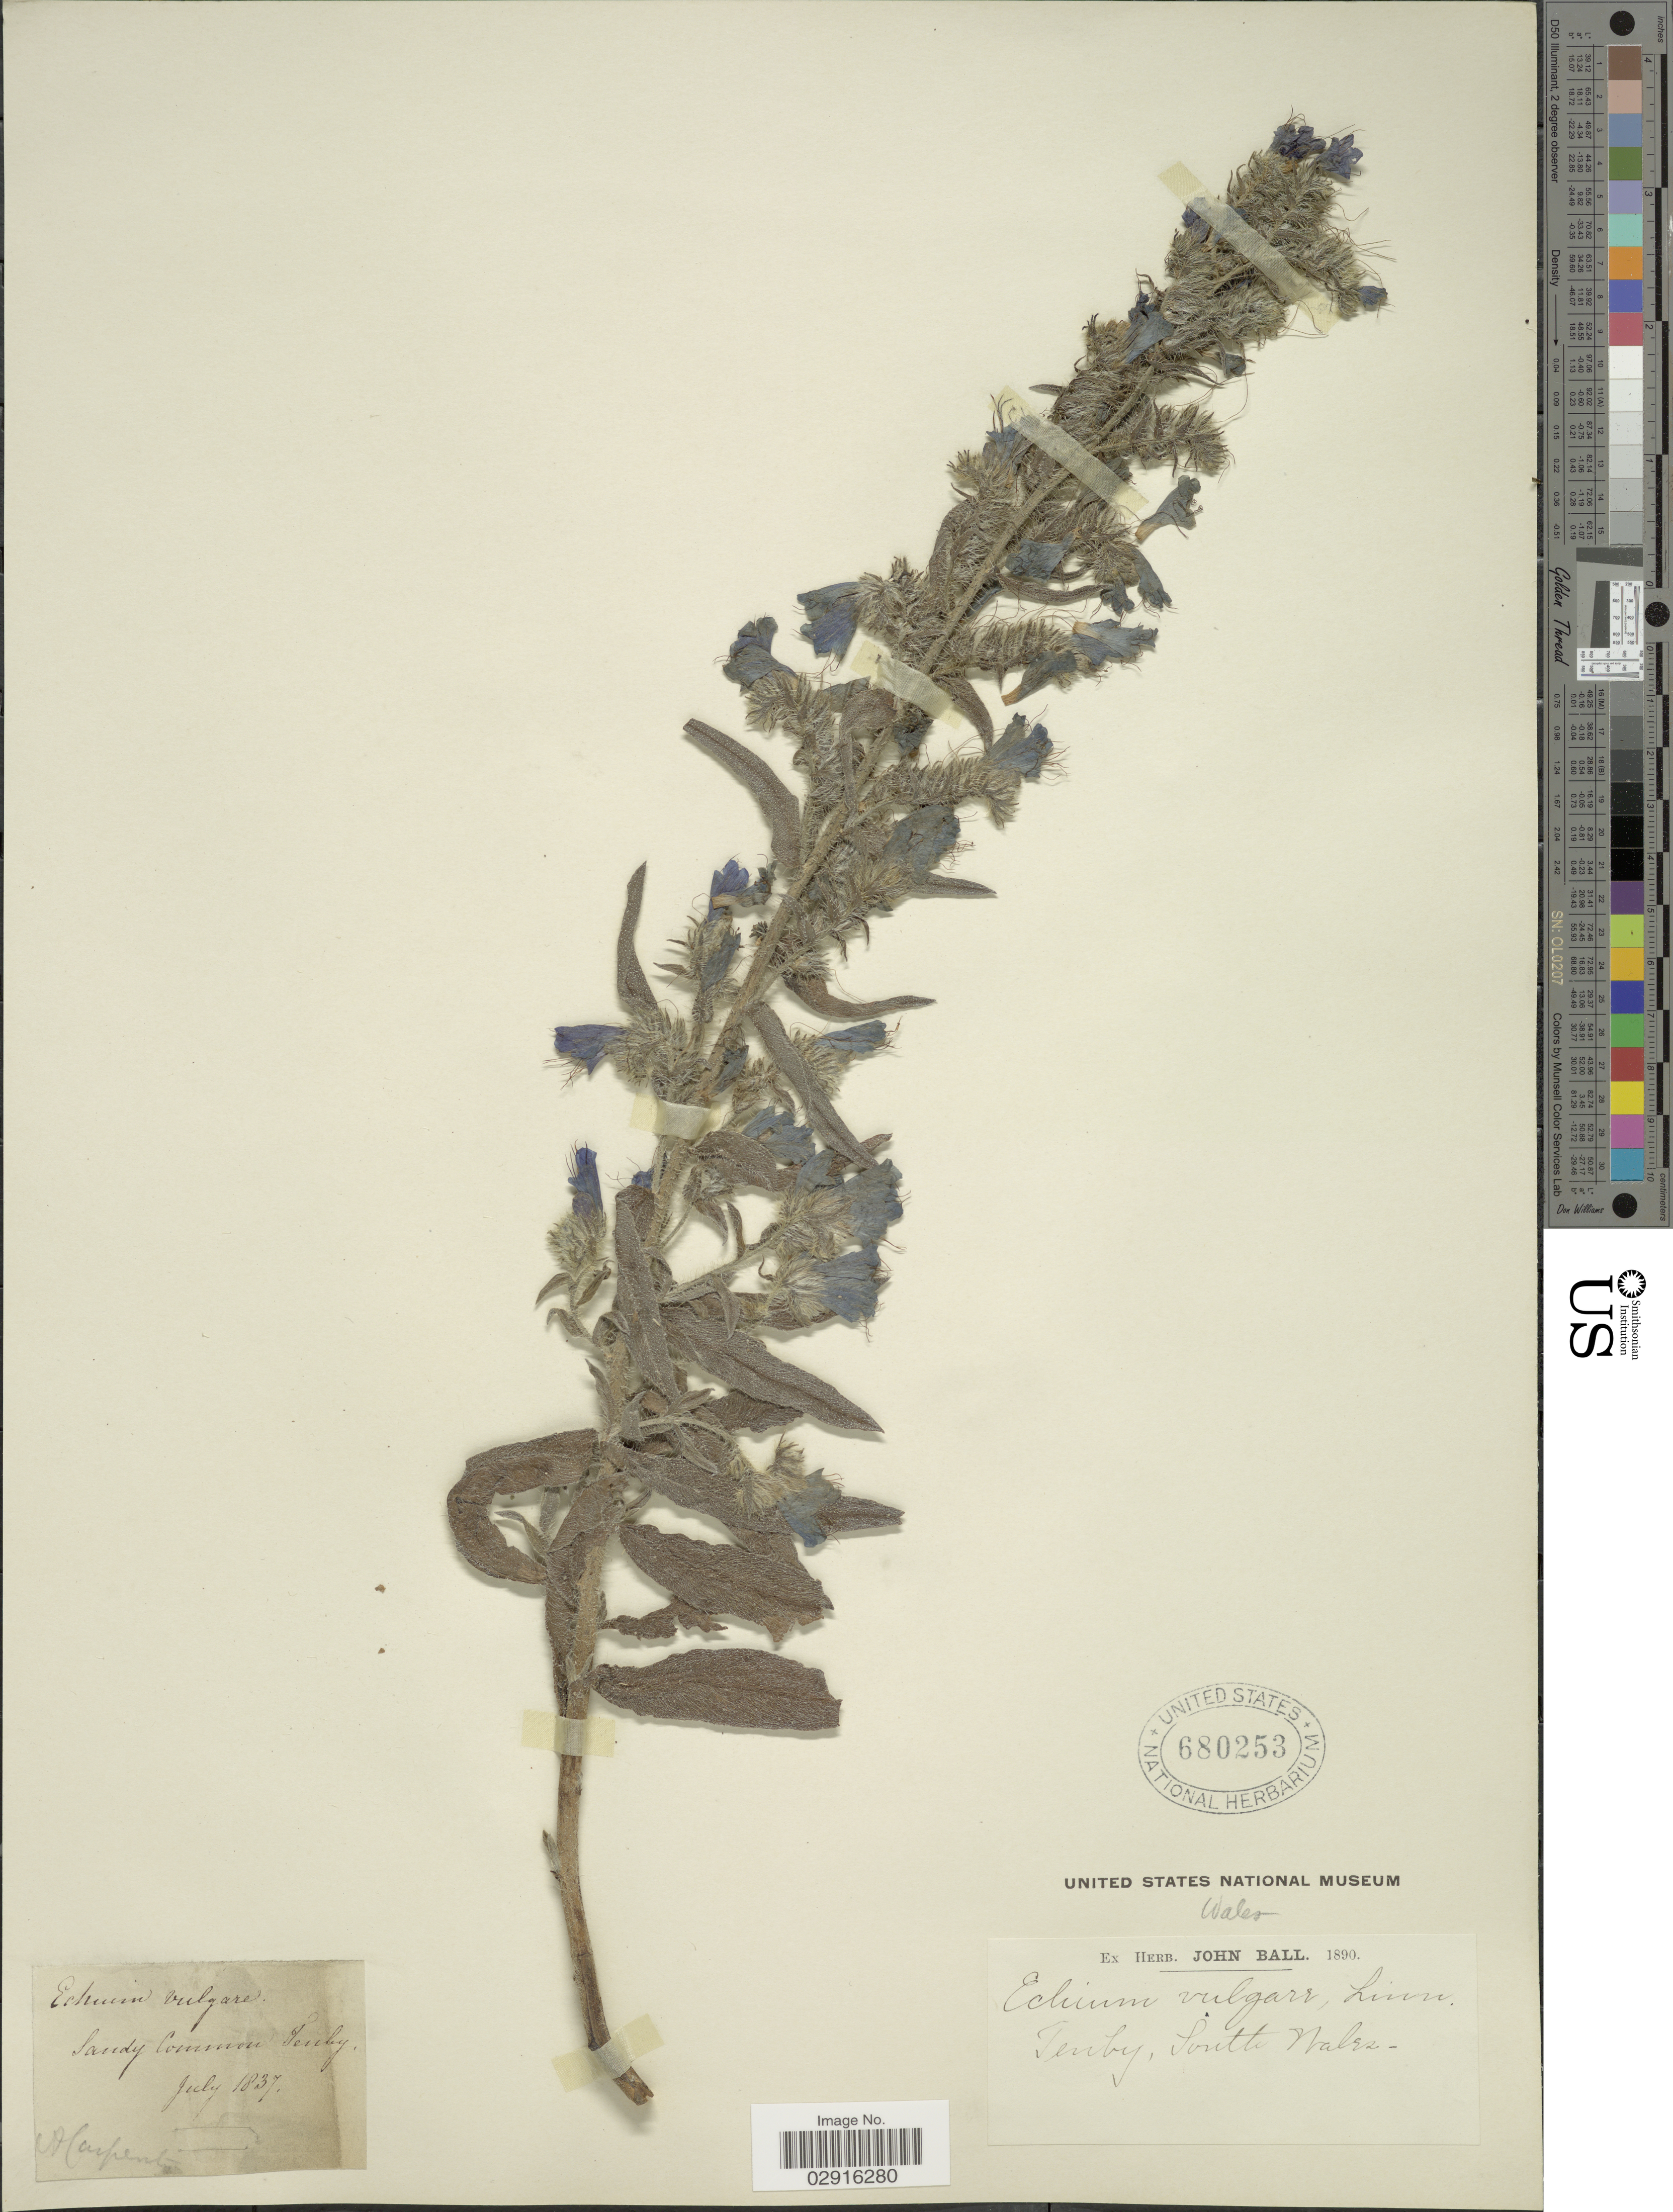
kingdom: Plantae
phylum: Tracheophyta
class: Magnoliopsida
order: Boraginales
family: Boraginaceae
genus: Echium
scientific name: Echium vulgare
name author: L.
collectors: ex herb. John Ball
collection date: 1837-07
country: United Kingdom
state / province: Wales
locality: Tenby, South Wales.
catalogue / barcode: US 680253